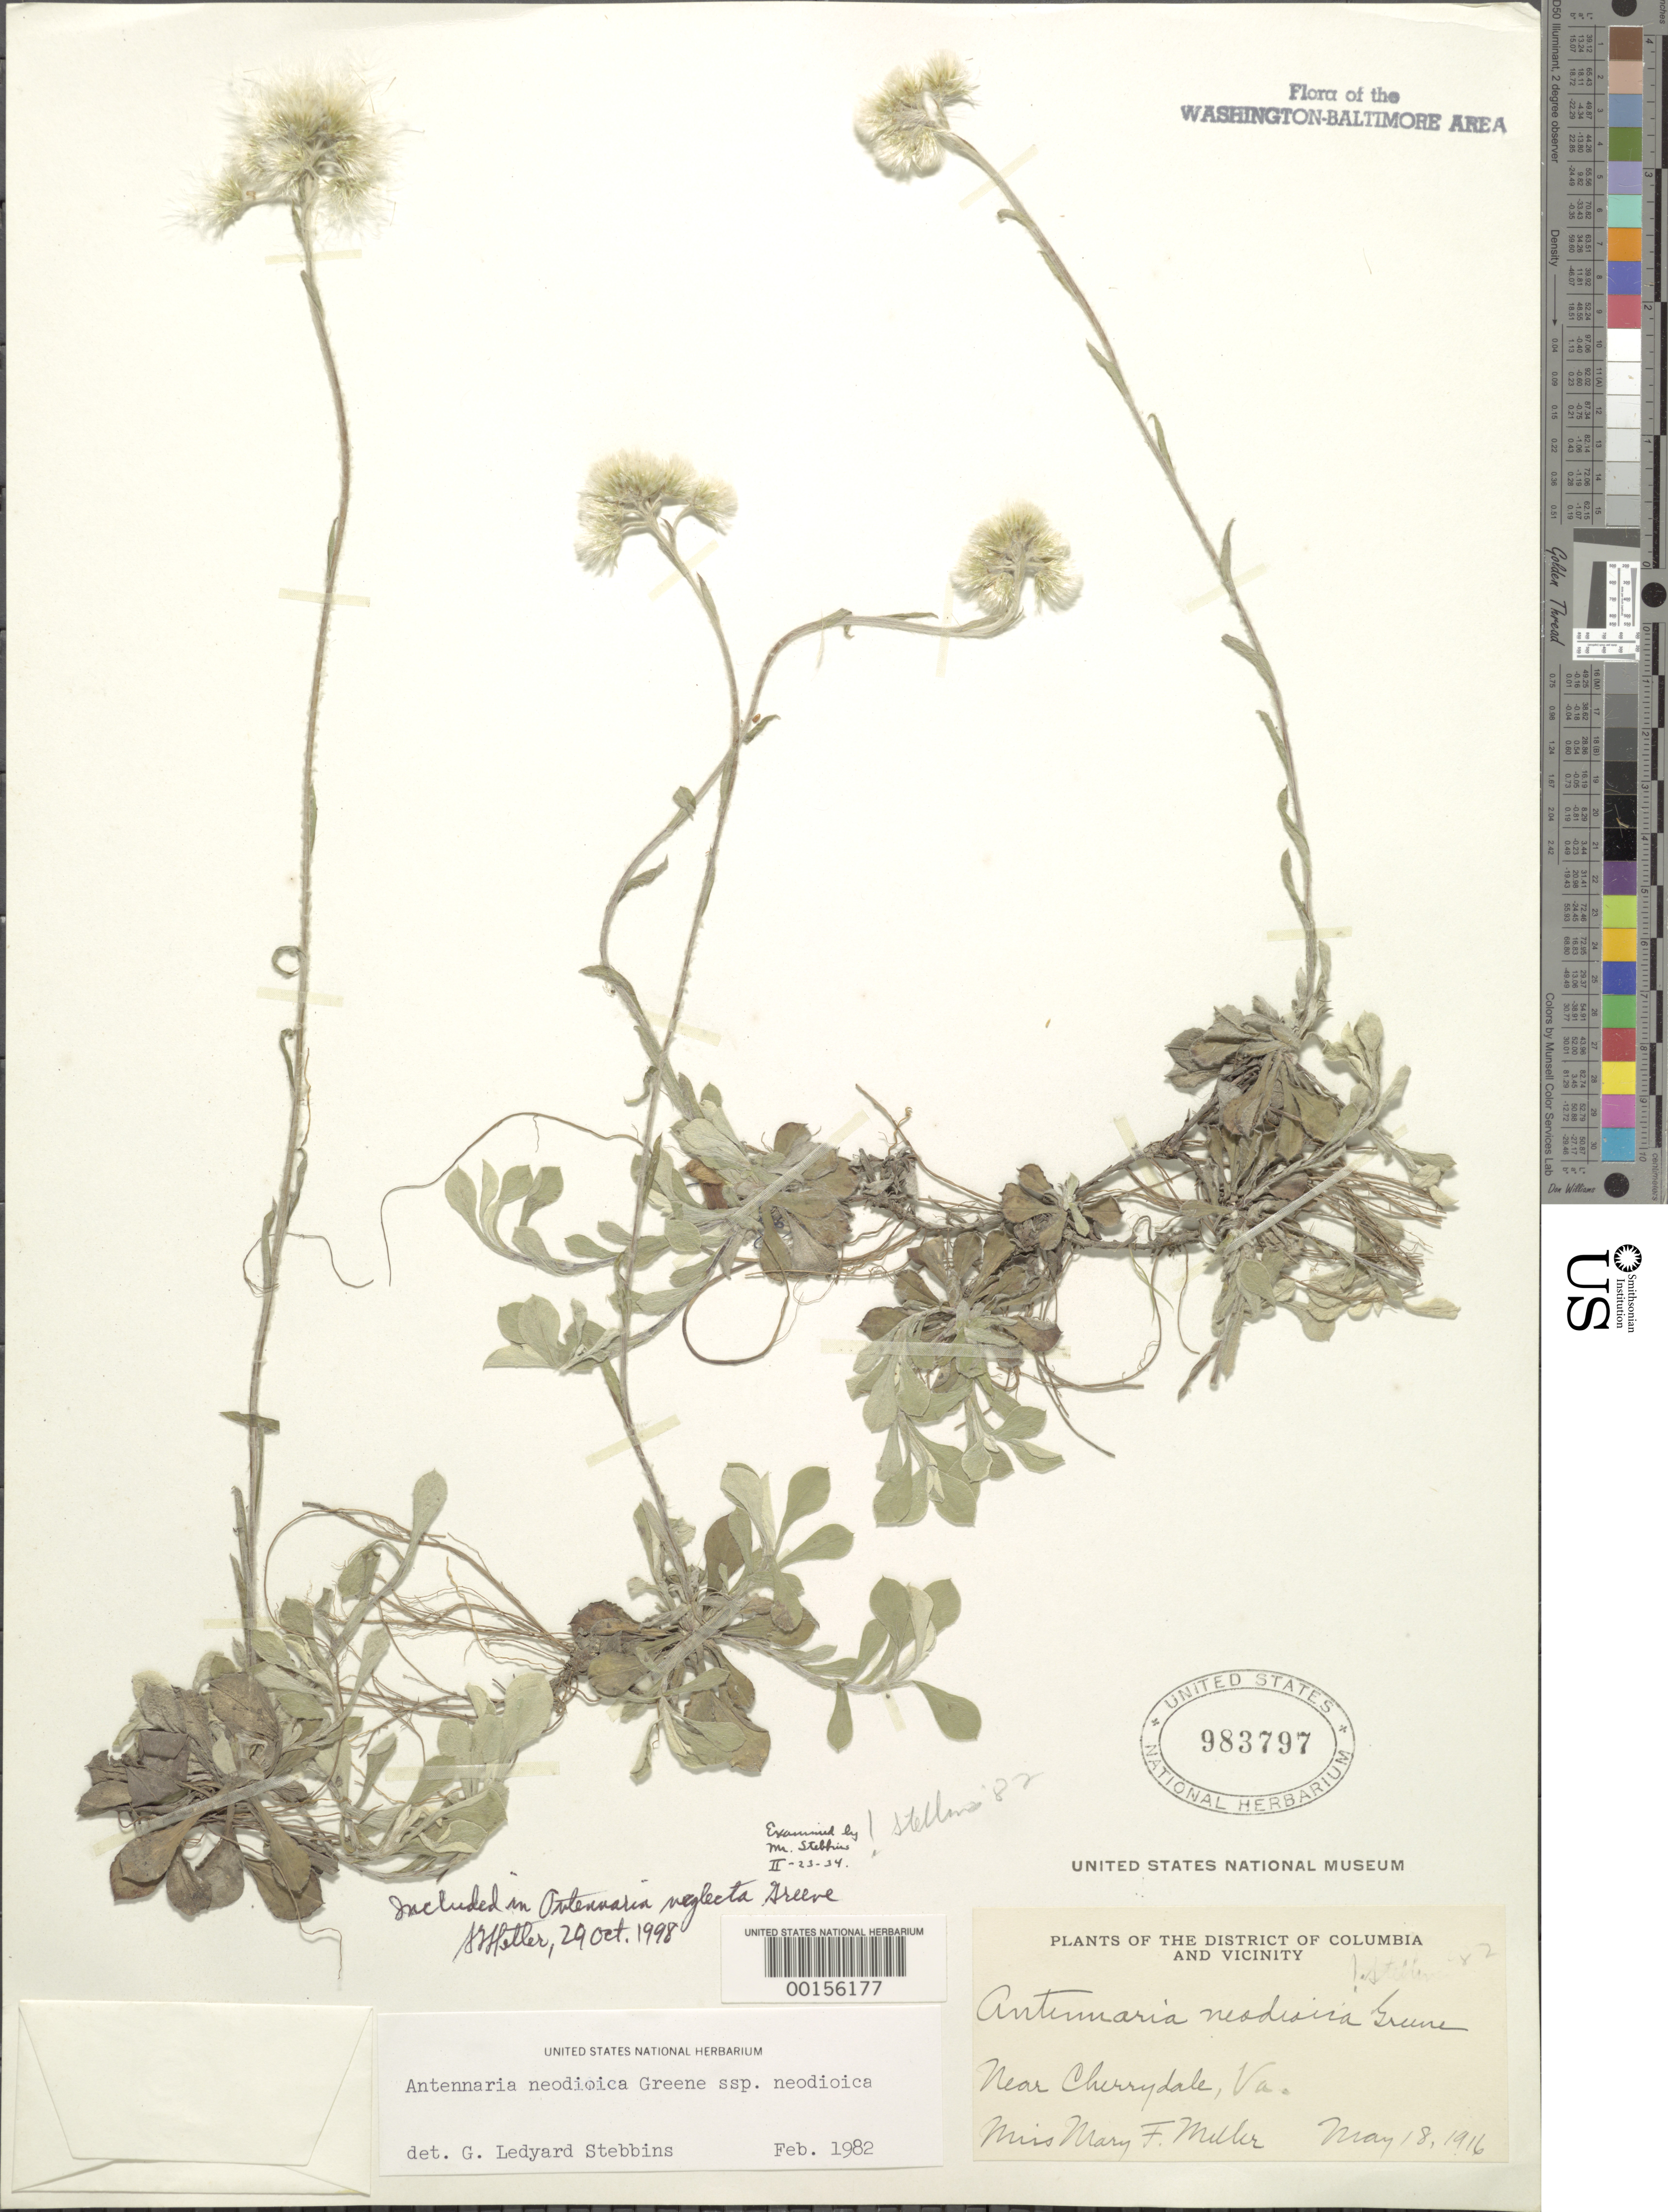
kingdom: Plantae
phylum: Tracheophyta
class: Magnoliopsida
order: Asterales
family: Asteraceae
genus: Antennaria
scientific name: Antennaria neglecta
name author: Greene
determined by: Shetler, Stanwyn G., (US), NMNH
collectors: M. F. Miller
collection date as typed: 18 May 1916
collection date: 1916-05-18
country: United States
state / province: Virginia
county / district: Arlington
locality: Near Cherrydale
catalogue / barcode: US 983797